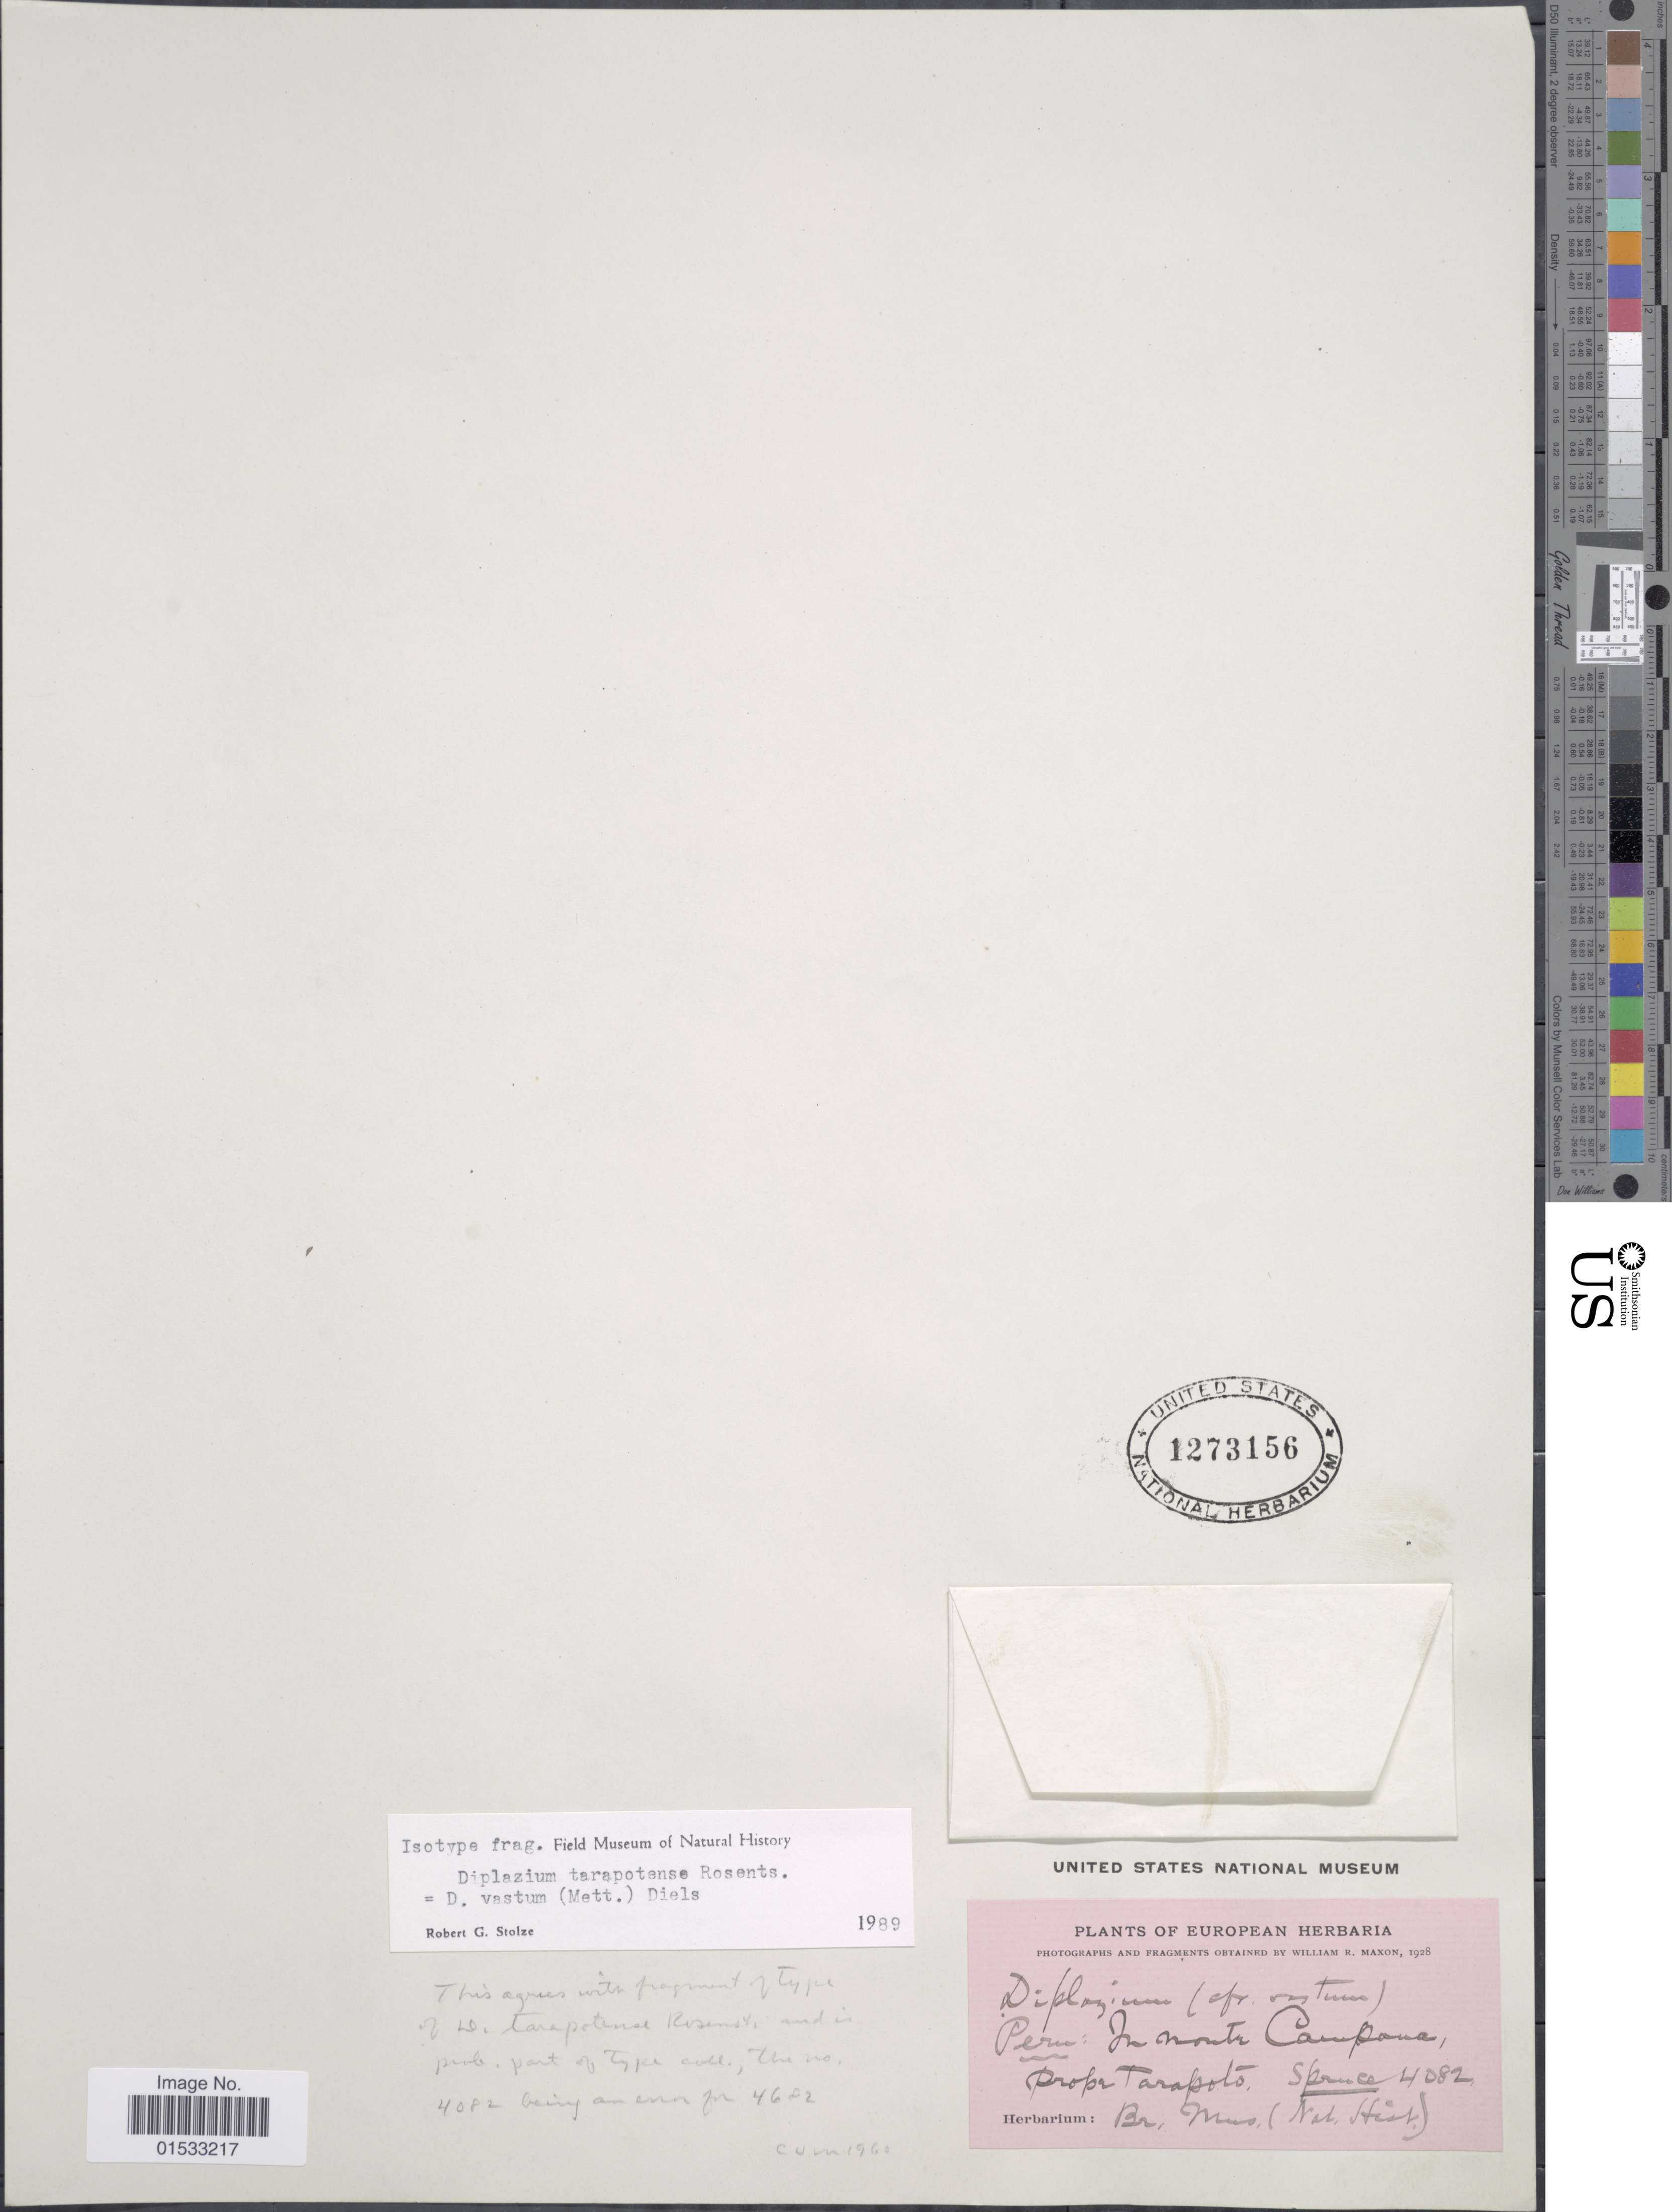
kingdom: Plantae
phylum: Tracheophyta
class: Polypodiopsida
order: Polypodiales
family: Athyriaceae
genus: Diplazium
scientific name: Diplazium vastum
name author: (Mett.) Diels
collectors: -. Spruce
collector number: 4082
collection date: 1928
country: Peru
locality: In monta Caupana, propa Tarapoto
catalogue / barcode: US 1273156